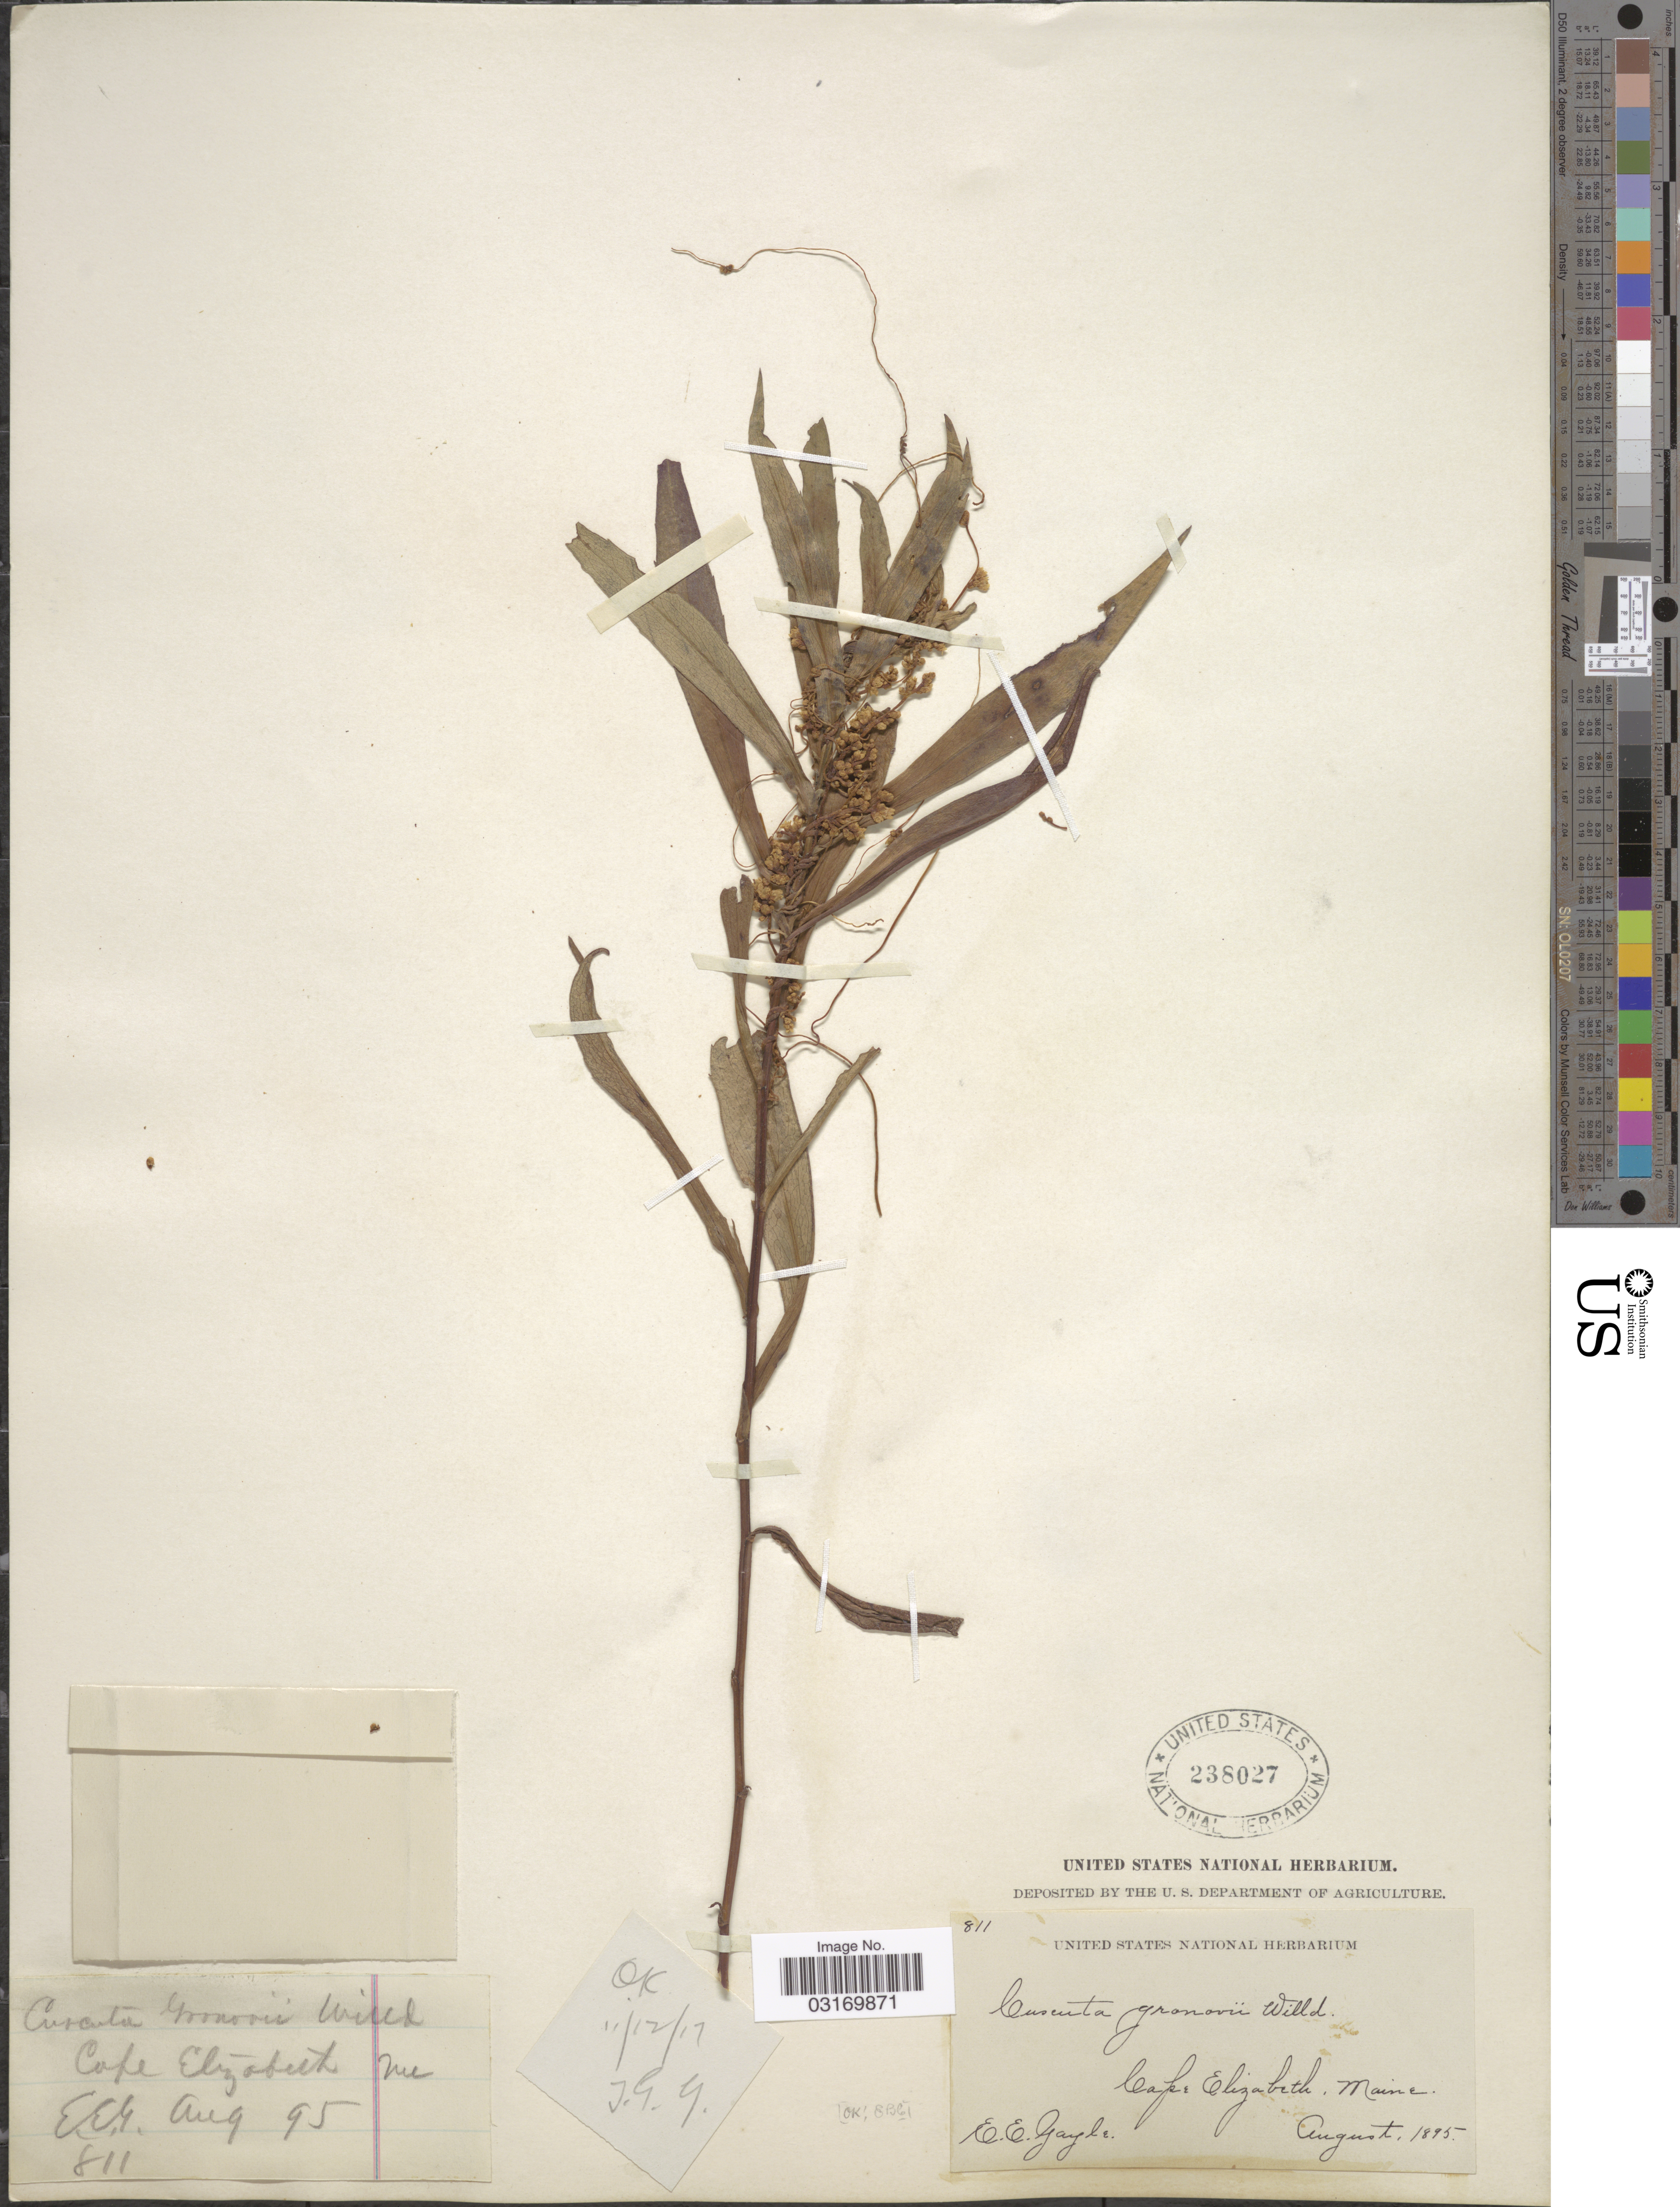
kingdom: Plantae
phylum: Tracheophyta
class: Magnoliopsida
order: Solanales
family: Convolvulaceae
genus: Cuscuta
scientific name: Cuscuta gronovii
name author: Willd. ex Schult.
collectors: E. Gayle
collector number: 811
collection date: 1895-08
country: United States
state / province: Maine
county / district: Cumberland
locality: Cape Elizabeth.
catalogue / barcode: US 238027